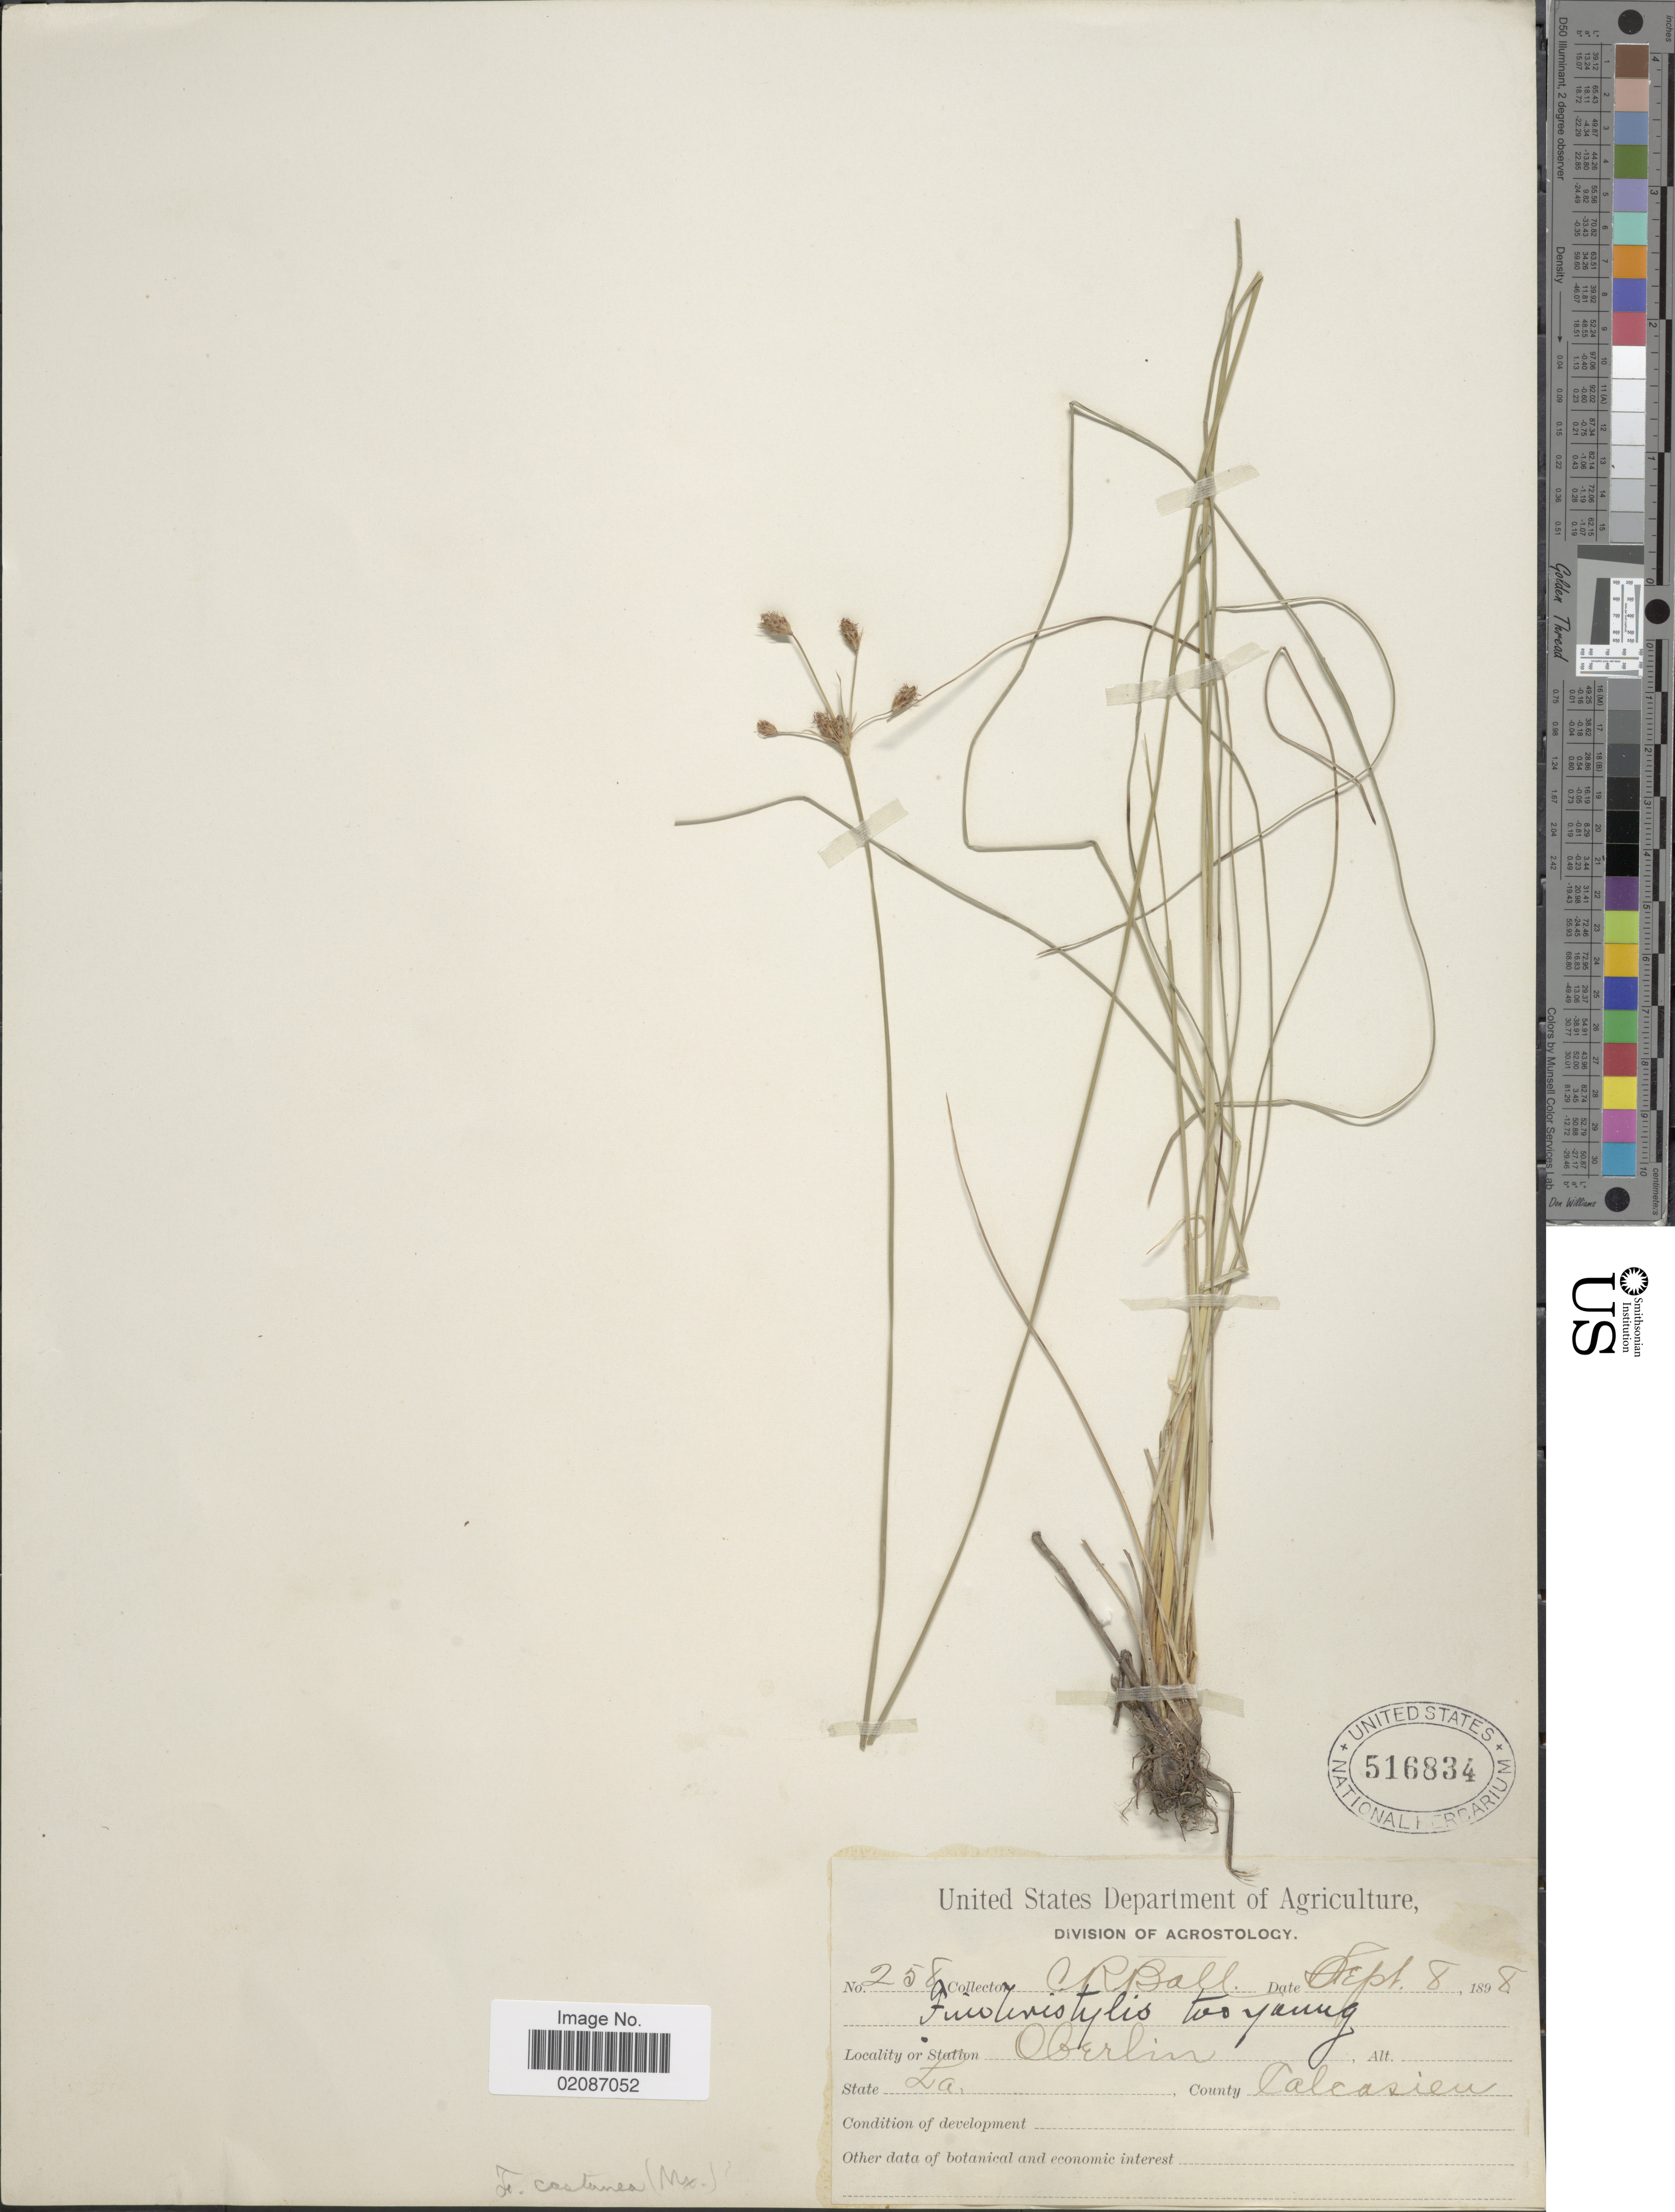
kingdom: Plantae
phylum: Tracheophyta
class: Liliopsida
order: Poales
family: Cyperaceae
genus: Fimbristylis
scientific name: Fimbristylis spadicea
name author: (L.) Vahl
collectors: C. R. Ball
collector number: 258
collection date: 1898-09-08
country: United States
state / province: Louisiana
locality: Oberlin, La., County Calcasieu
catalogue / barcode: US 516834